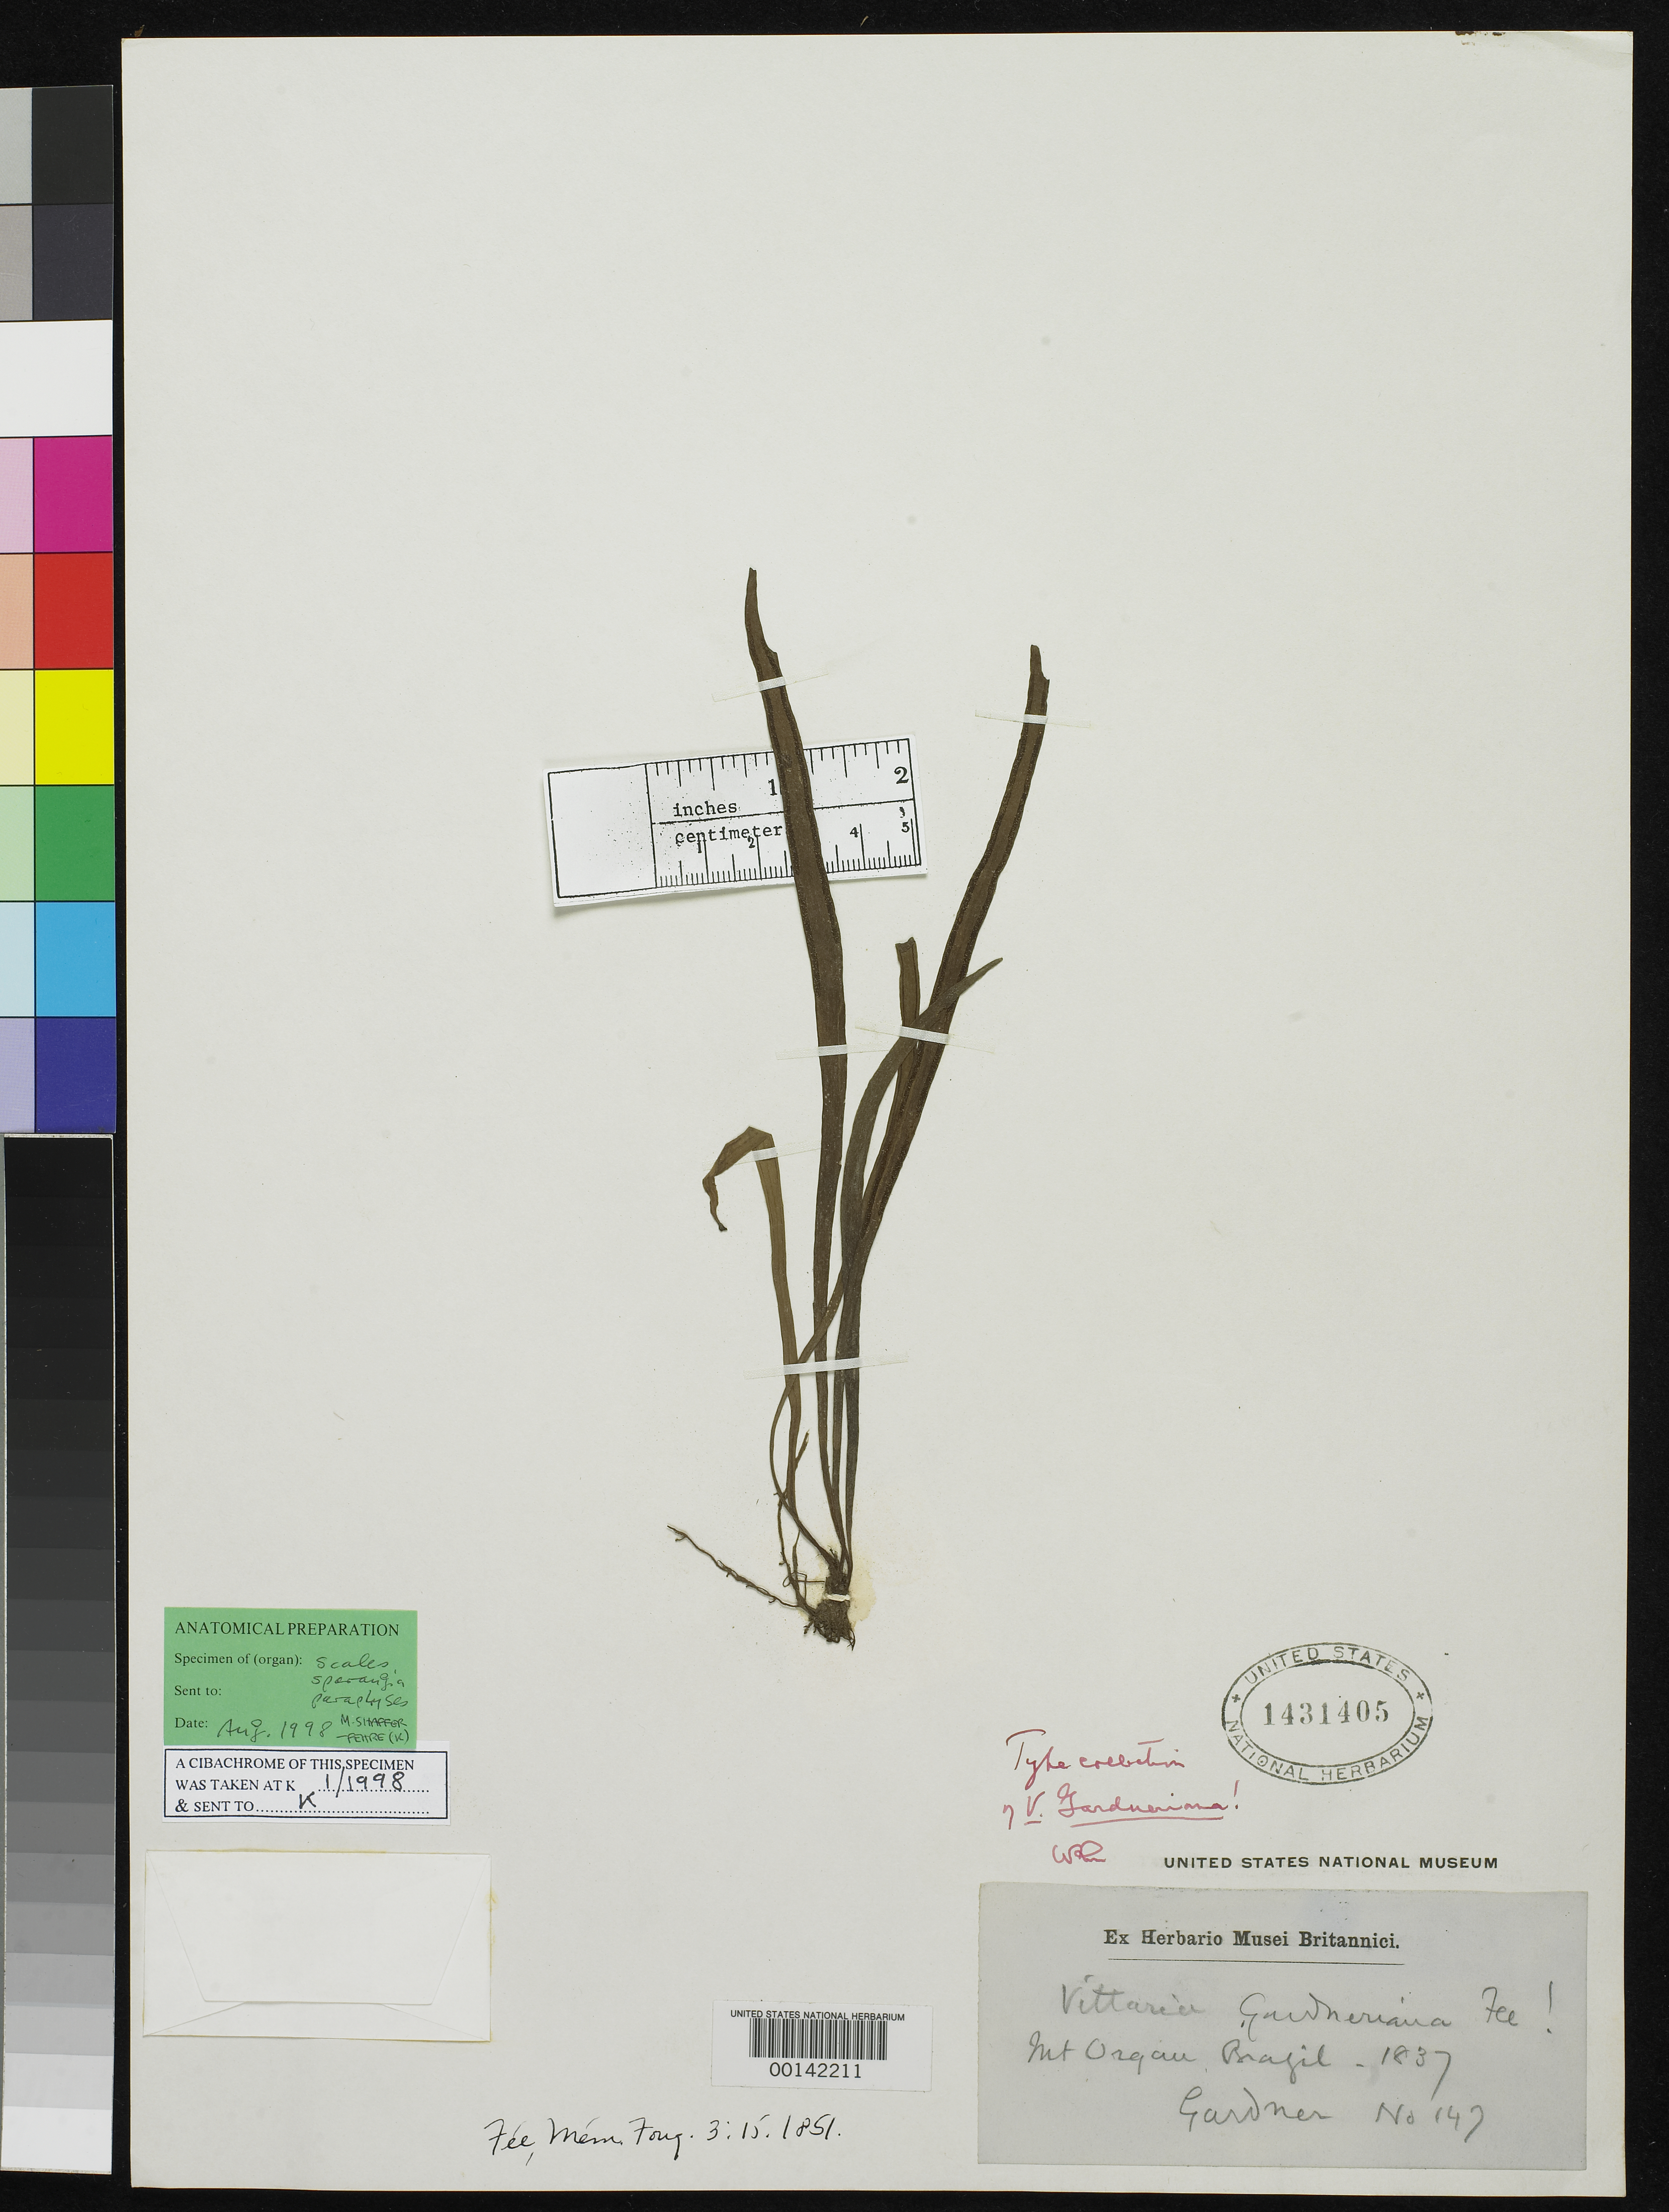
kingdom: Plantae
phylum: Tracheophyta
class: Polypodiopsida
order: Polypodiales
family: Pteridaceae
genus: Vittaria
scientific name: Vittaria gardneriana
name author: Fée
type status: Type Collection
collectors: G. Gardner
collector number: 147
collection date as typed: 1837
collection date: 1837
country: Brazil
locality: Mt. Organ.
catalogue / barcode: US 1431405